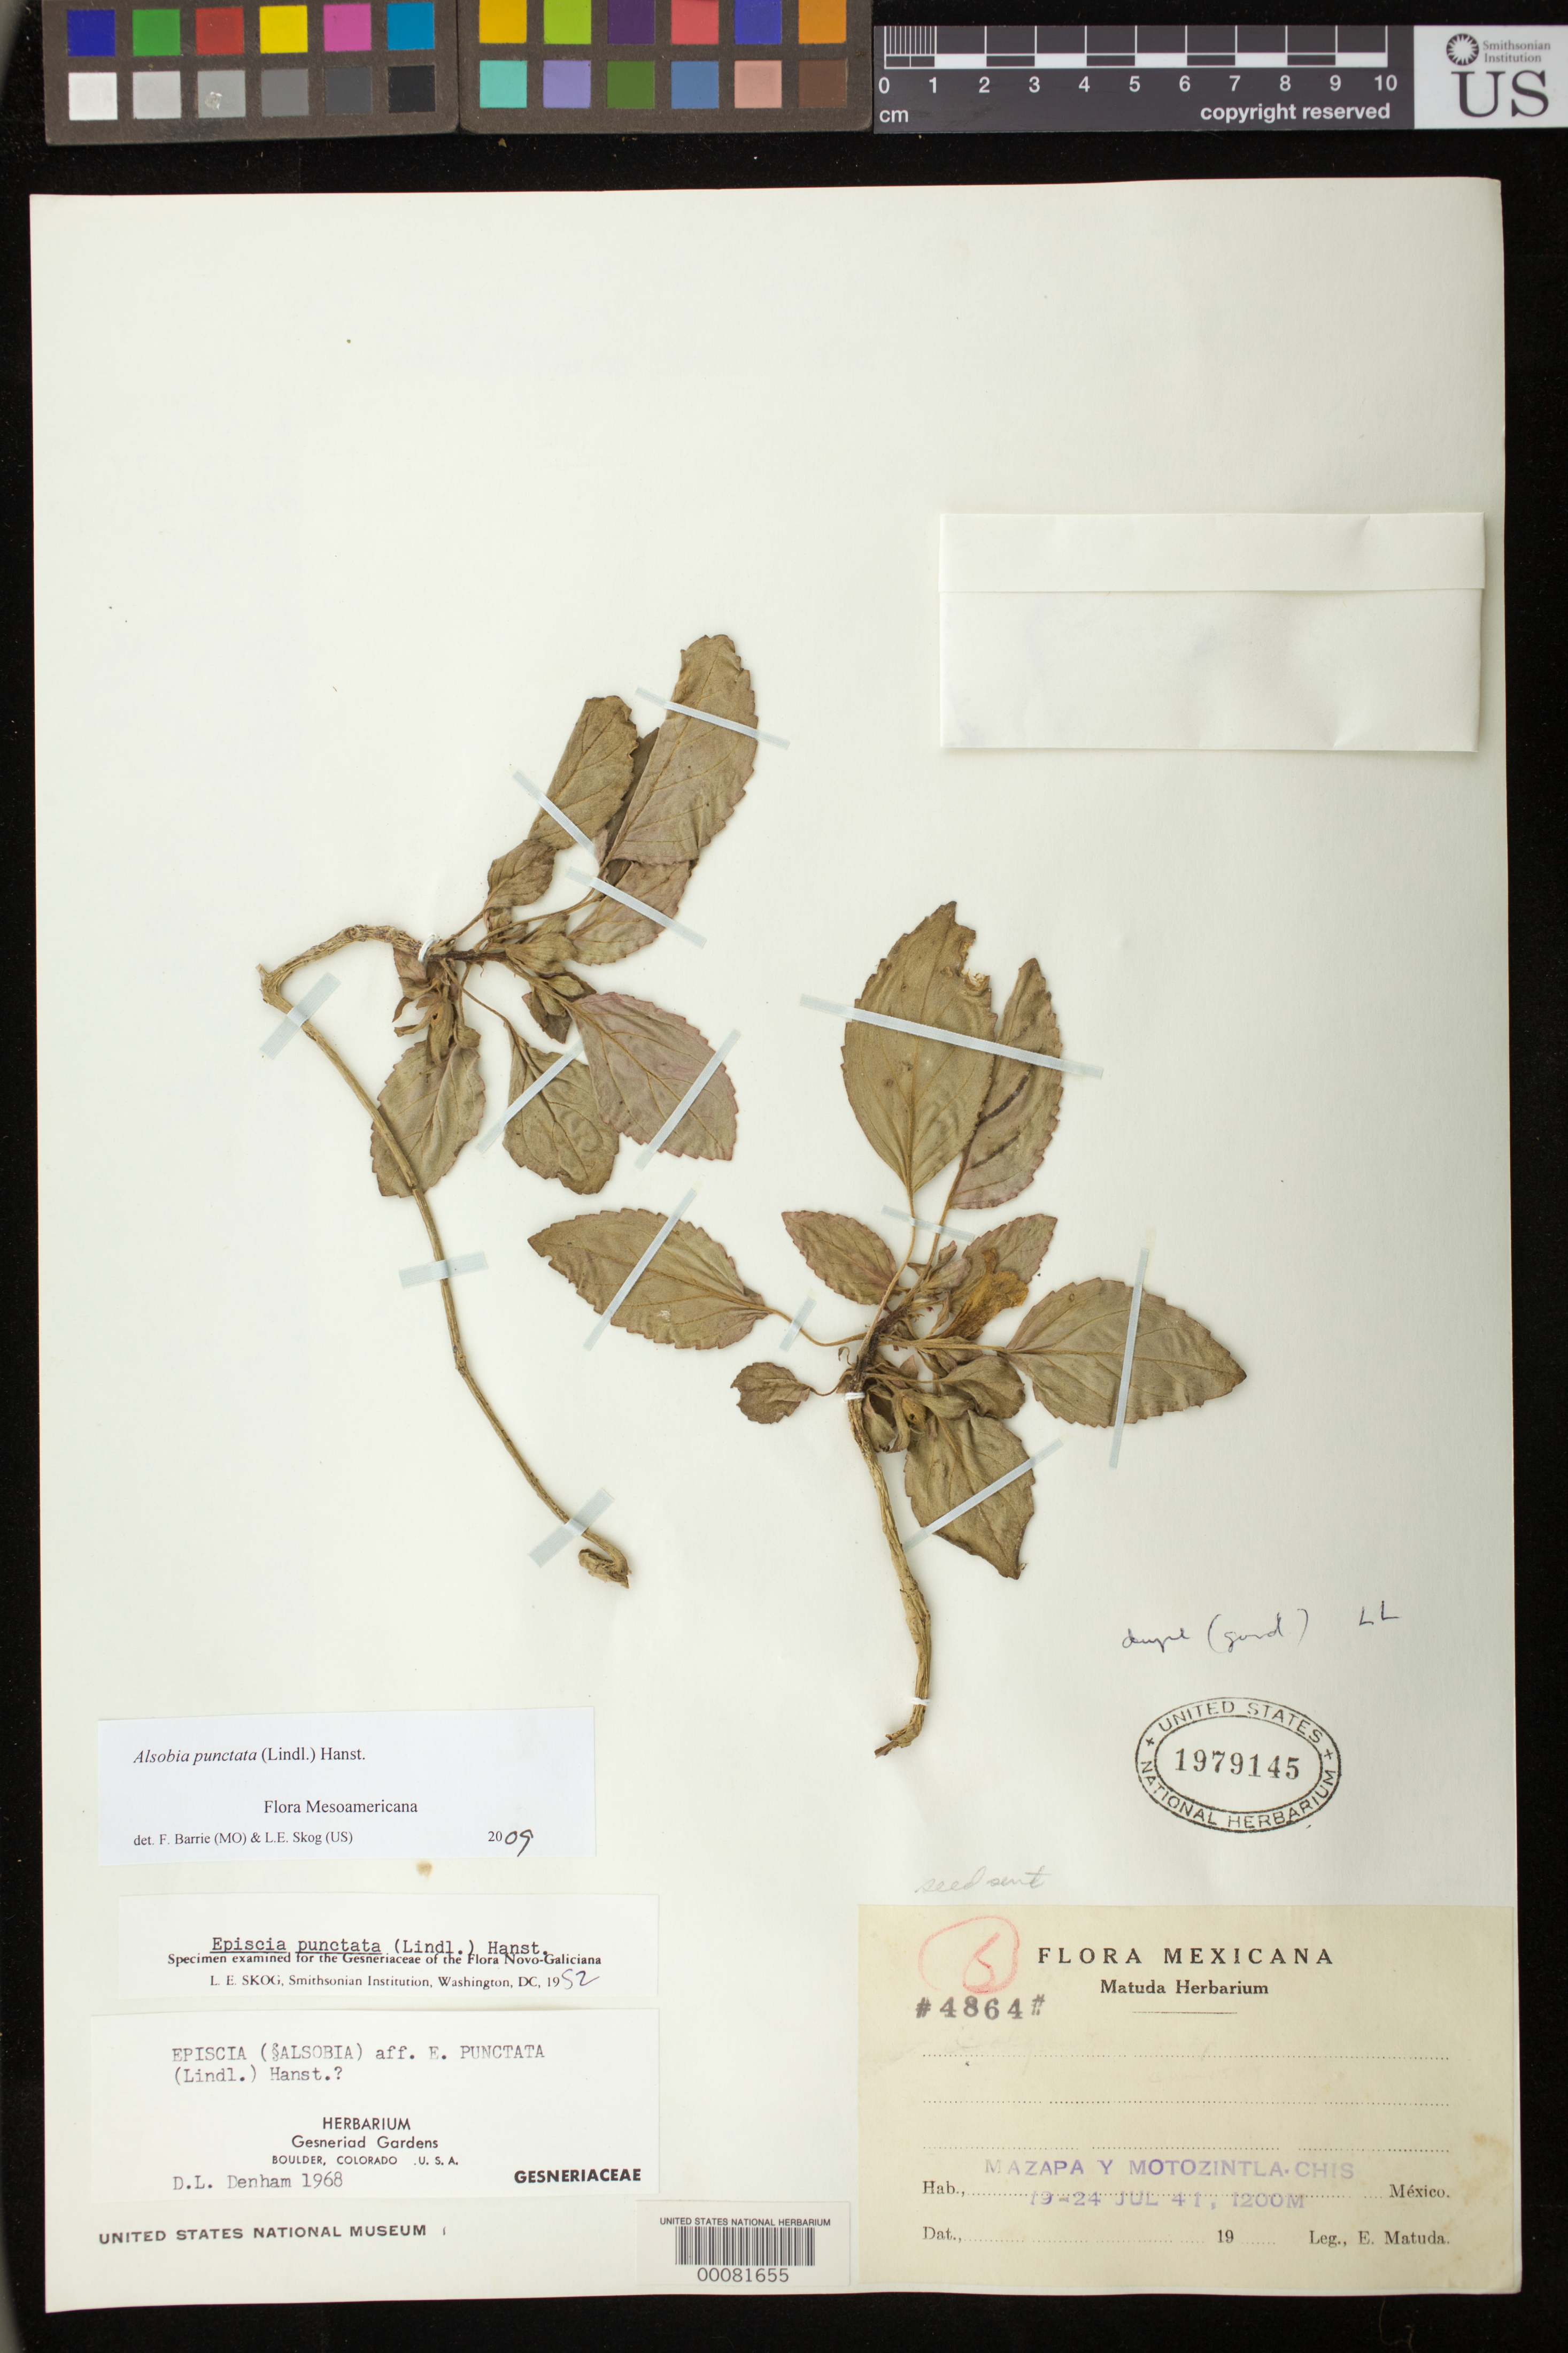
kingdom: Plantae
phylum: Tracheophyta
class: Magnoliopsida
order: Lamiales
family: Gesneriaceae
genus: Alsobia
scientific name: Alsobia punctata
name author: (Lindl.) Hanst.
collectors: E. Matuda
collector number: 4864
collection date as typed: Jul 1941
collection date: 1941-07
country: Mexico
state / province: Chiapas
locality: Mazapa and Motozintla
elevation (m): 1200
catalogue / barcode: US 1979145